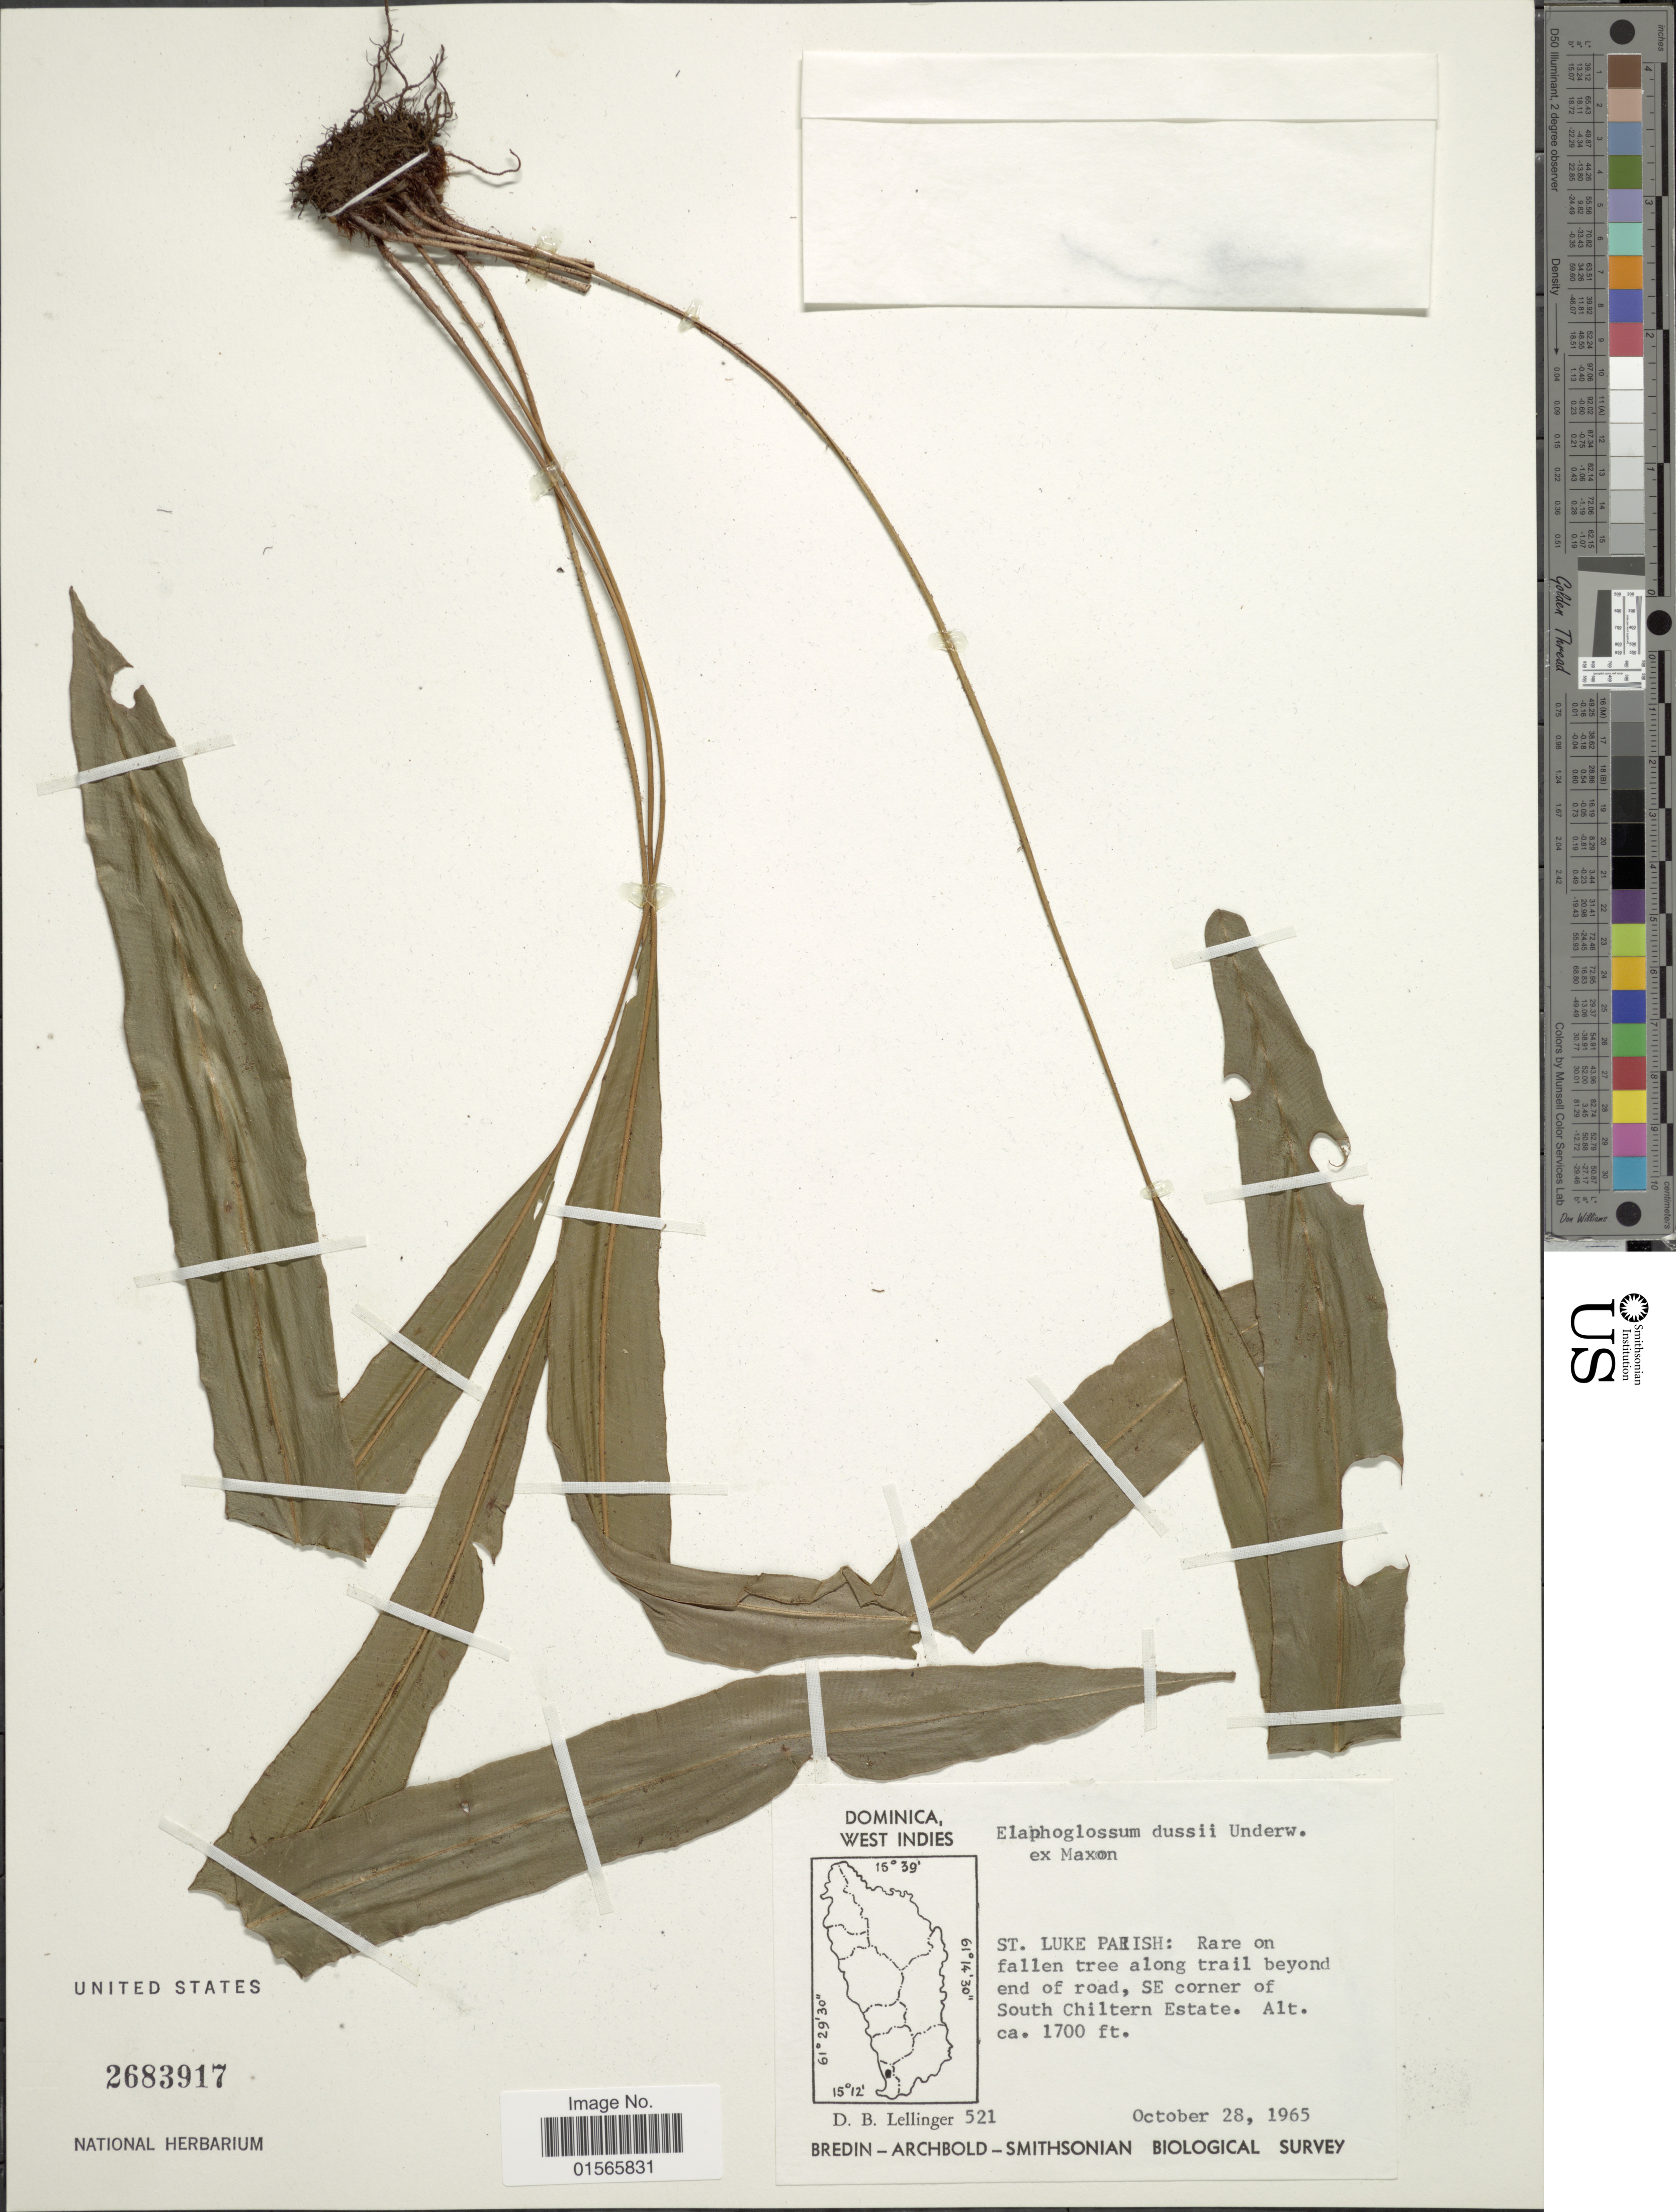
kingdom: Plantae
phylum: Tracheophyta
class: Polypodiopsida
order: Polypodiales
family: Dryopteridaceae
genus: Elaphoglossum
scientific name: Elaphoglossum petiolatum var. dussii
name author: (Underw. ex Maxon) Proctor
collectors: D. B. Lellinger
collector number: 521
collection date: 1965-10-28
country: Dominica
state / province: St. Luke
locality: St. Luke Parish: Rare on fallen tree along trail beyon end of road, SE corner of South Chiltern Estate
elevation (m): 518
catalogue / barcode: US 2683917